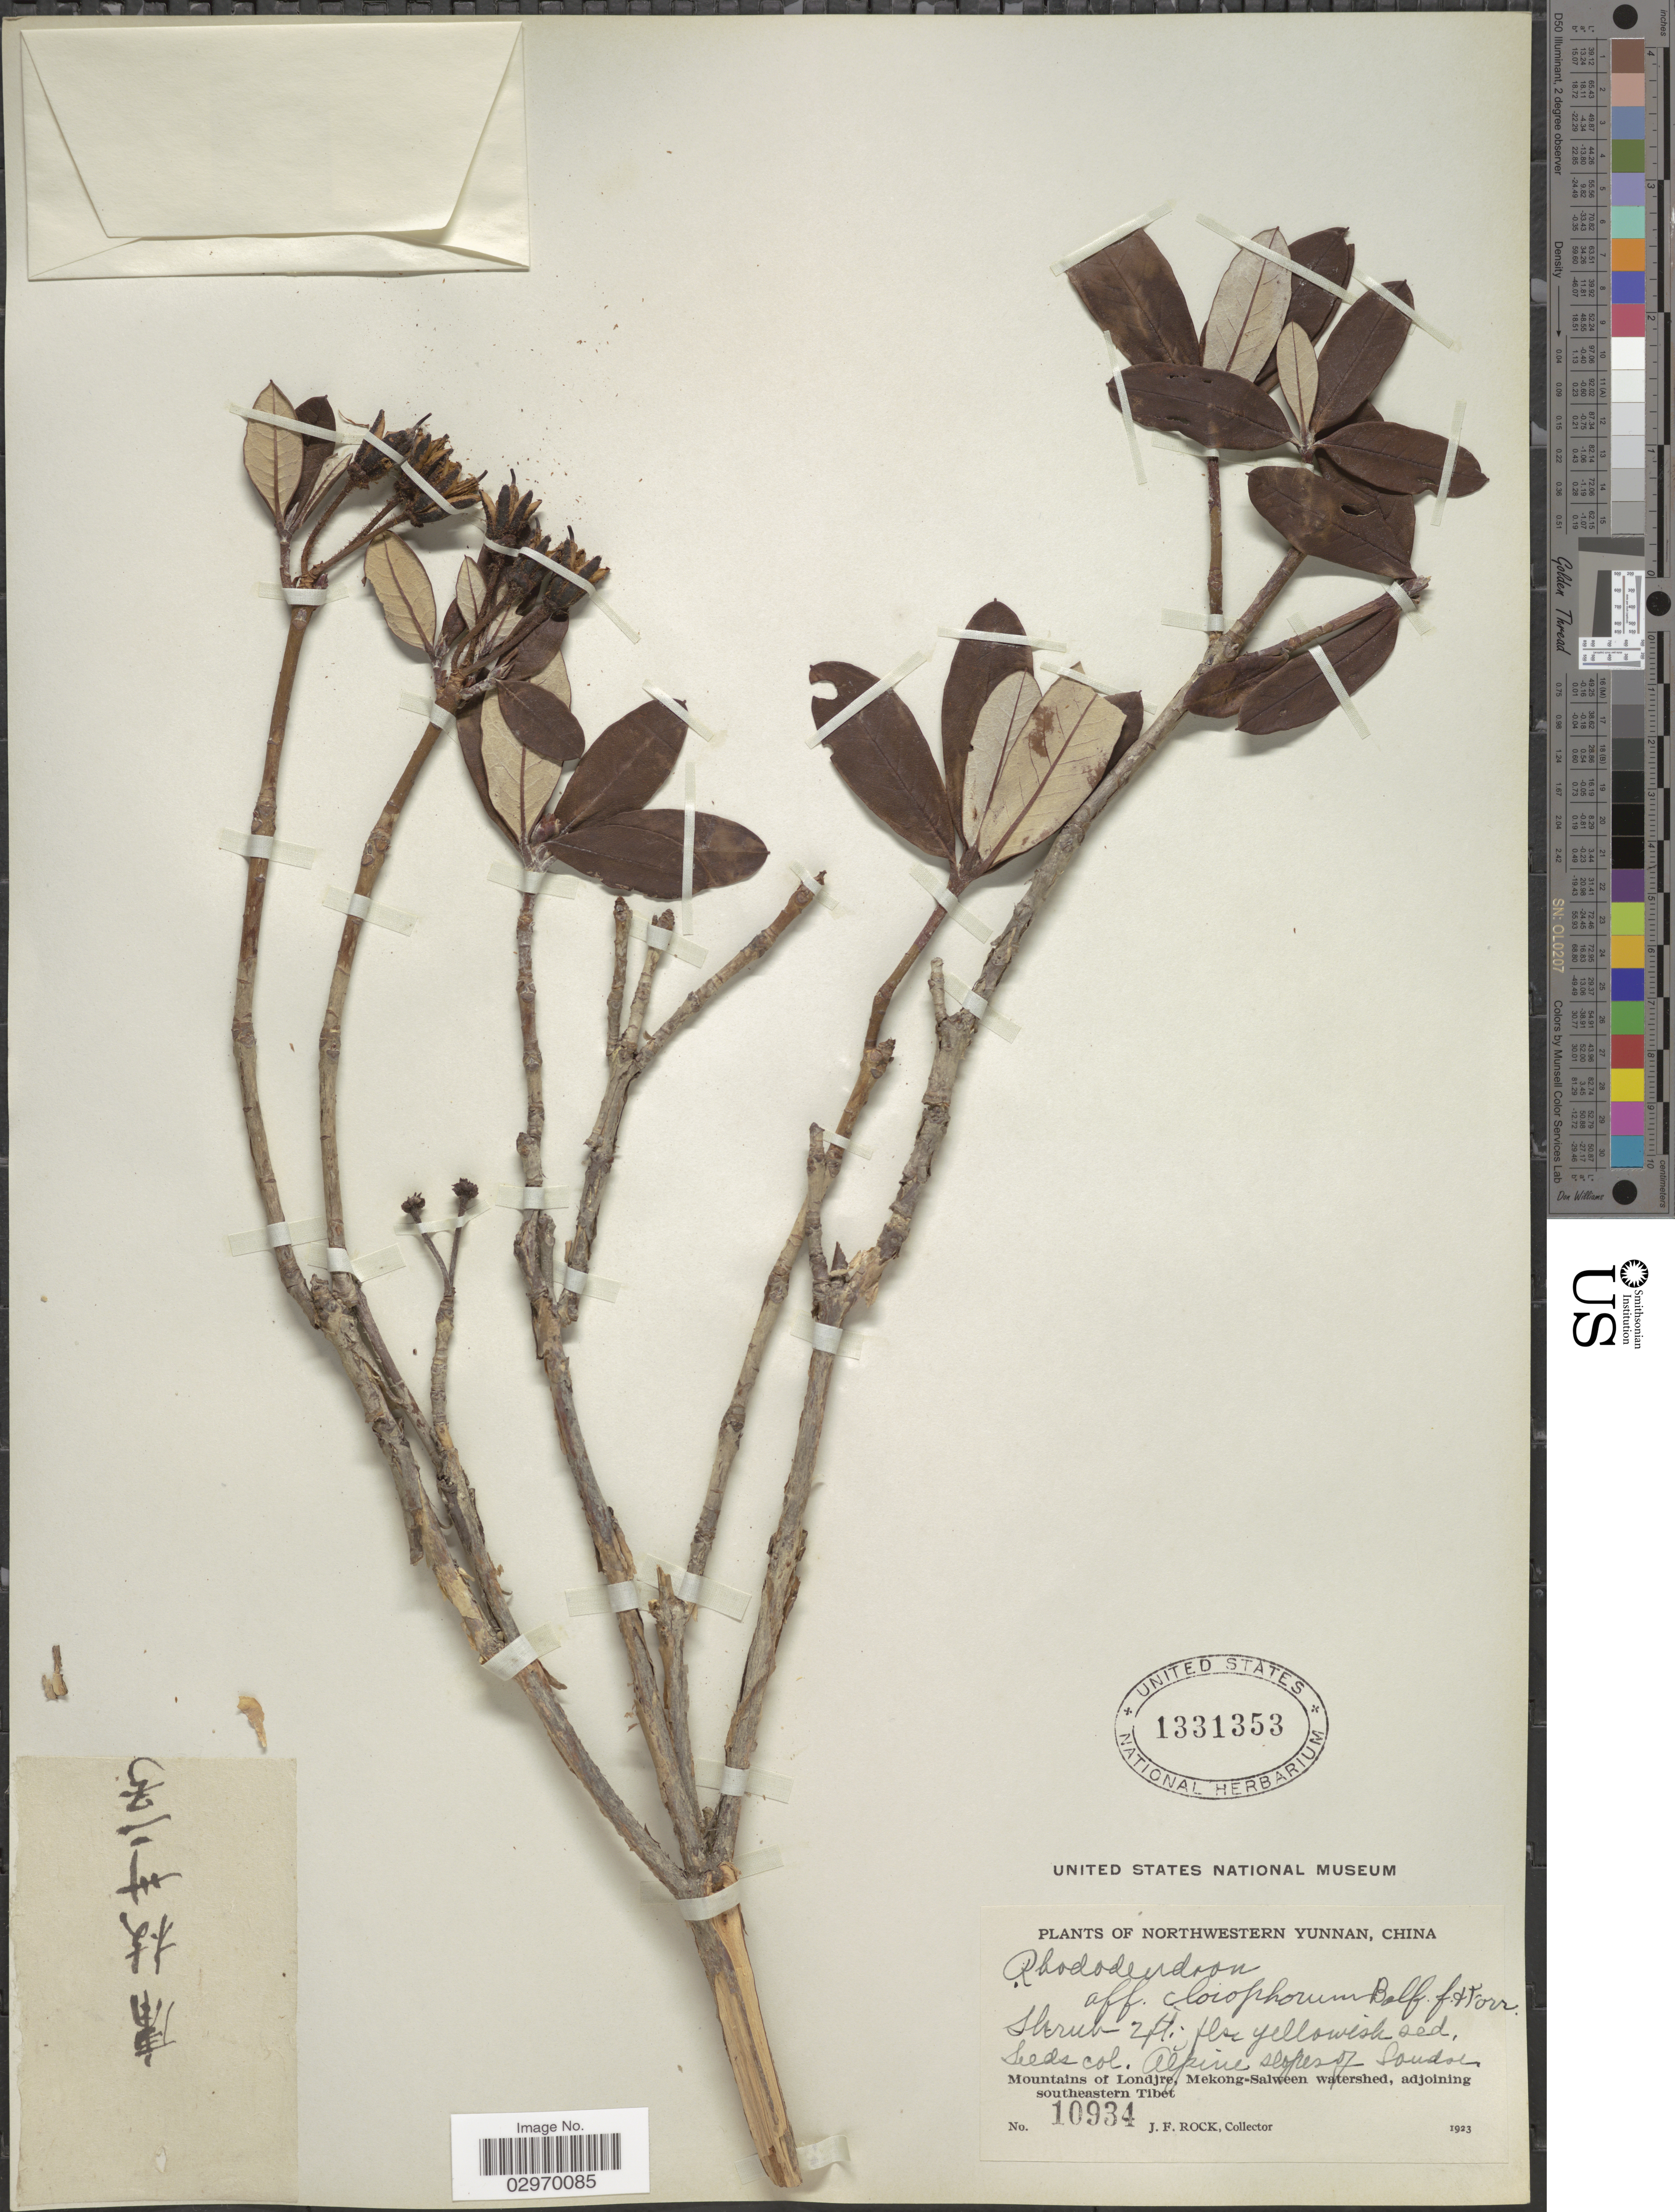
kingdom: Plantae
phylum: Tracheophyta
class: Magnoliopsida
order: Ericales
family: Ericaceae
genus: Rhododendron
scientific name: Rhododendron cloiophorum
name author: Balf. f. & Forrest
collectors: J. Rock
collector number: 10934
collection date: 1923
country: China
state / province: Yunnan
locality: Northwestern Yunnan. Alpine slopes of Londre. Mountains of Londjre, Mekong-Salween watershed, adjoining southeastern Tibet.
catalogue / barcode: US 1331353